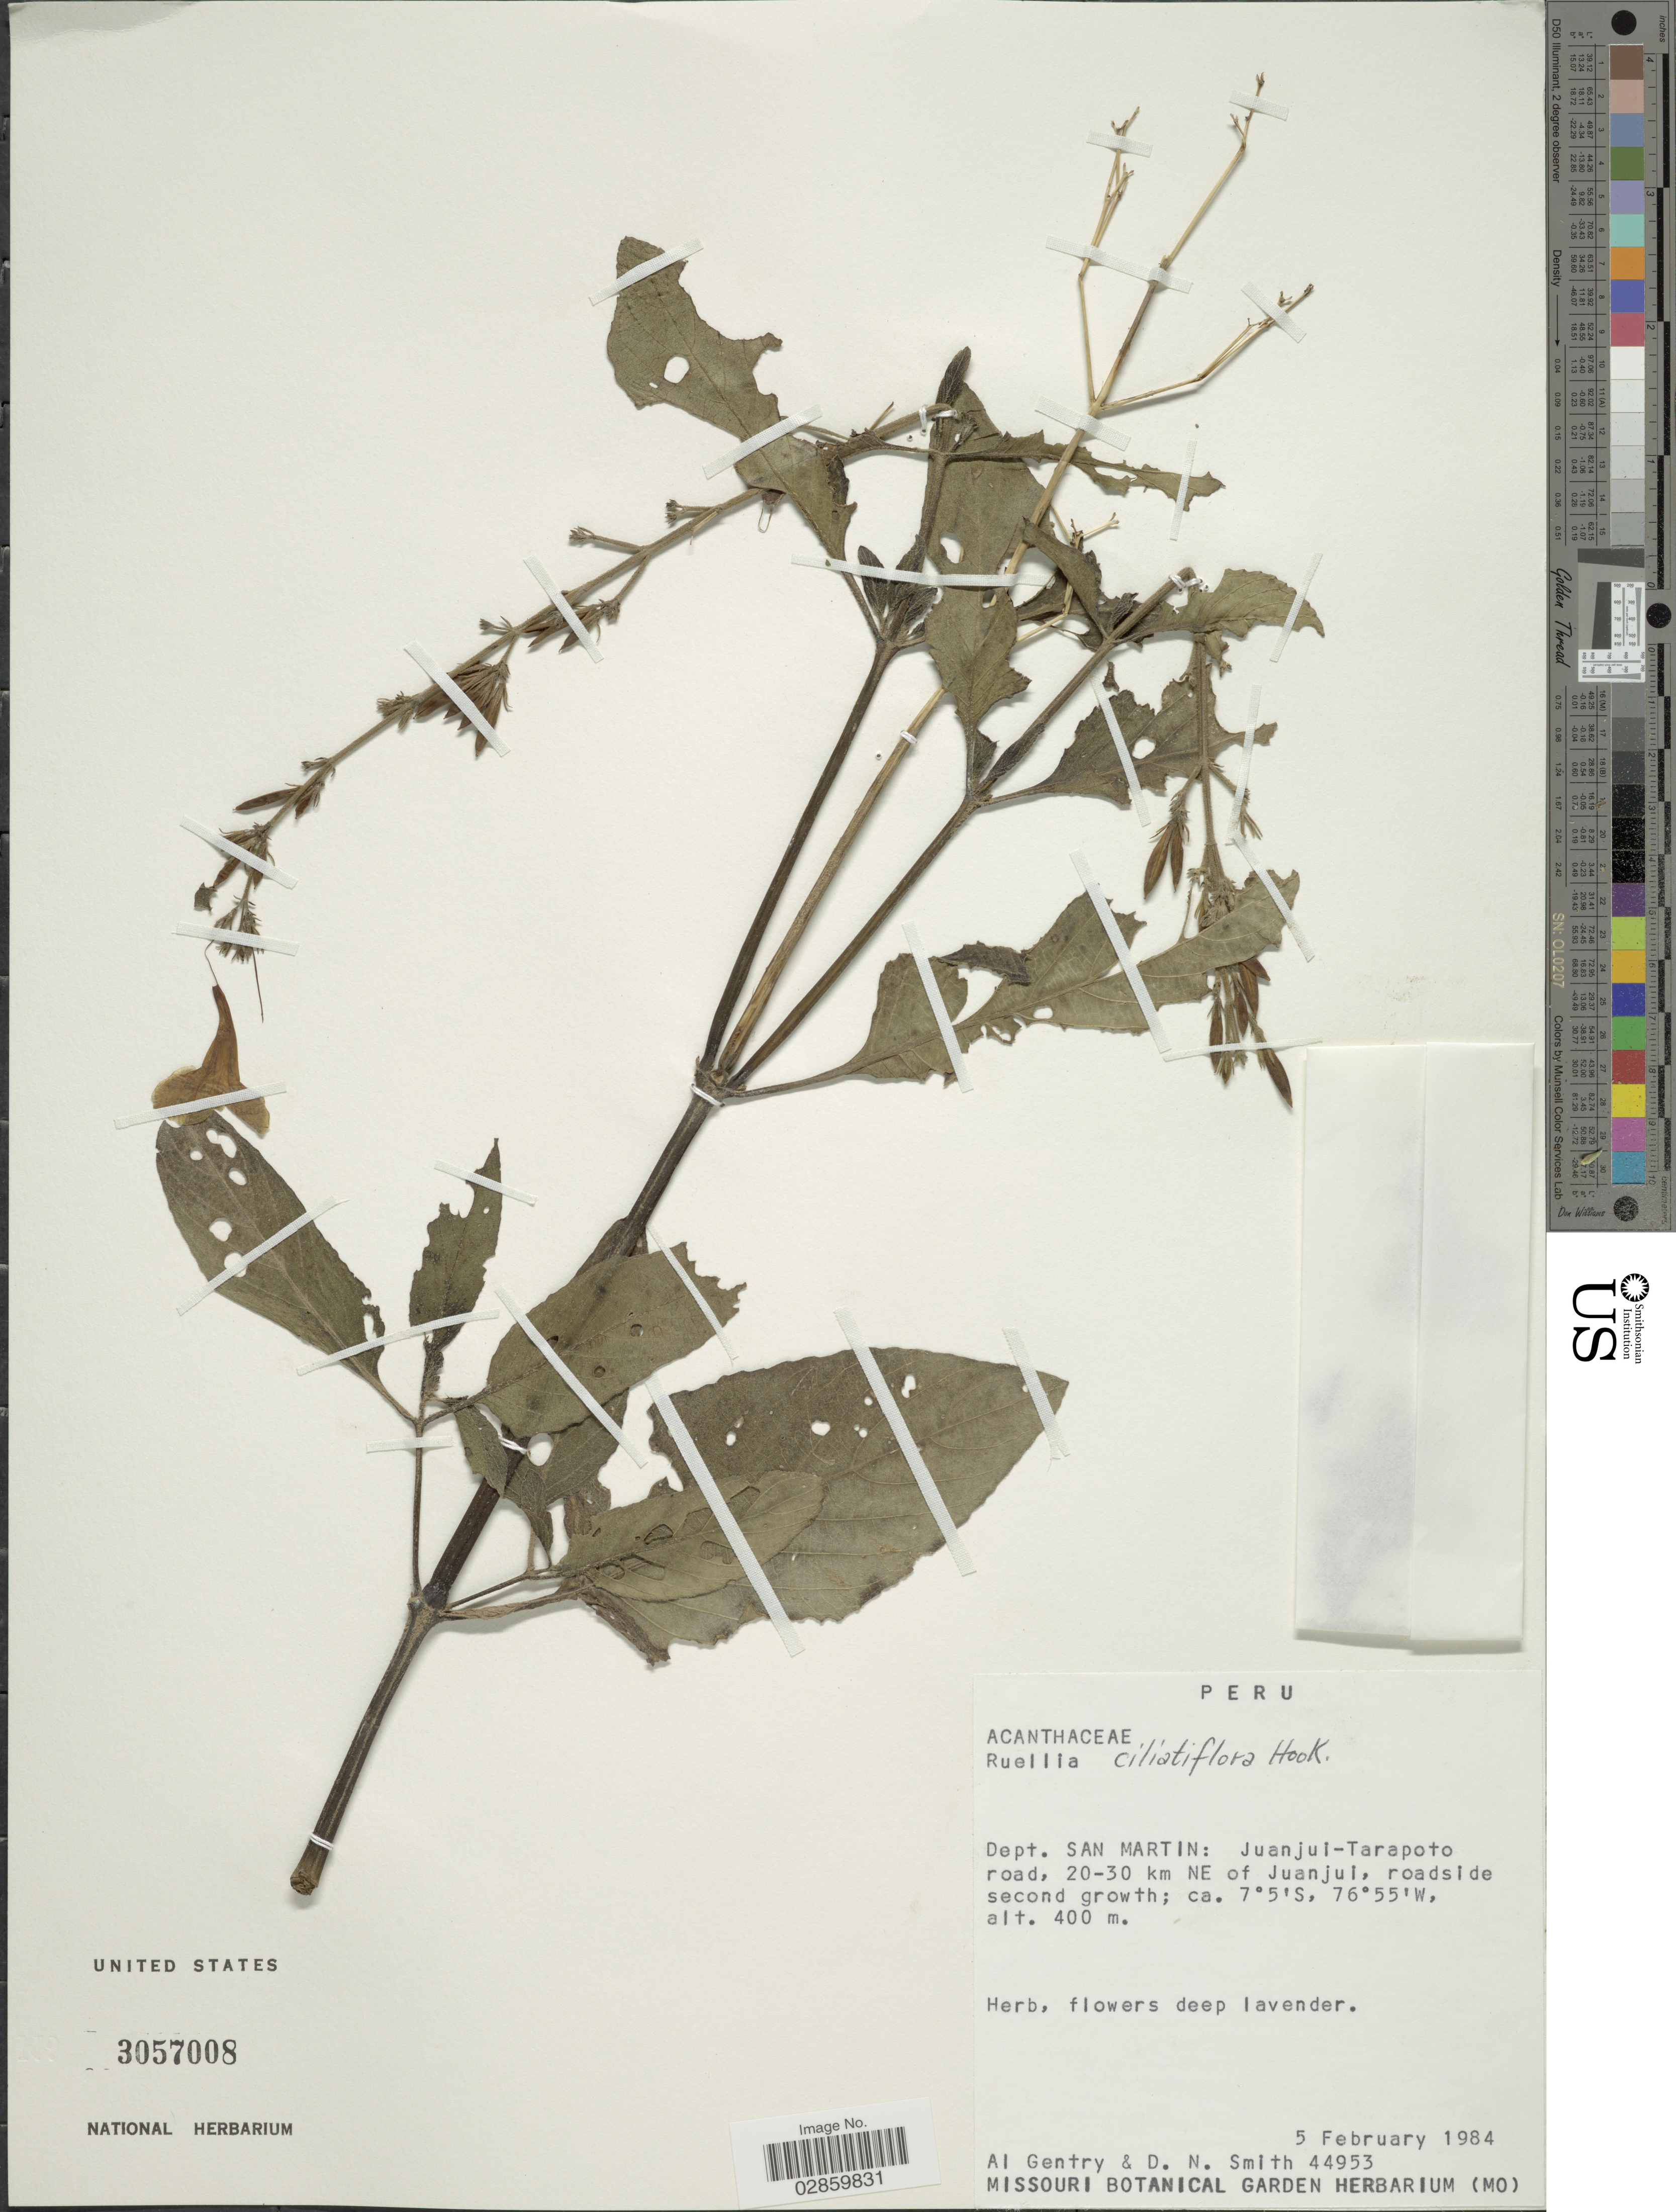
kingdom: Plantae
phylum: Tracheophyta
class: Magnoliopsida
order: Lamiales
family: Acanthaceae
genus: Ruellia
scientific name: Ruellia ciliatiflora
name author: Hook.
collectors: A. H. Gentry & D. Smith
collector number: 44953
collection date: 1984-02-05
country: Peru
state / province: San Martín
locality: Dept. San Martin: Juanjui-Tarapoto road, 20-30 km NE of Juanjui.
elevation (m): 400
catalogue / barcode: US 3057008